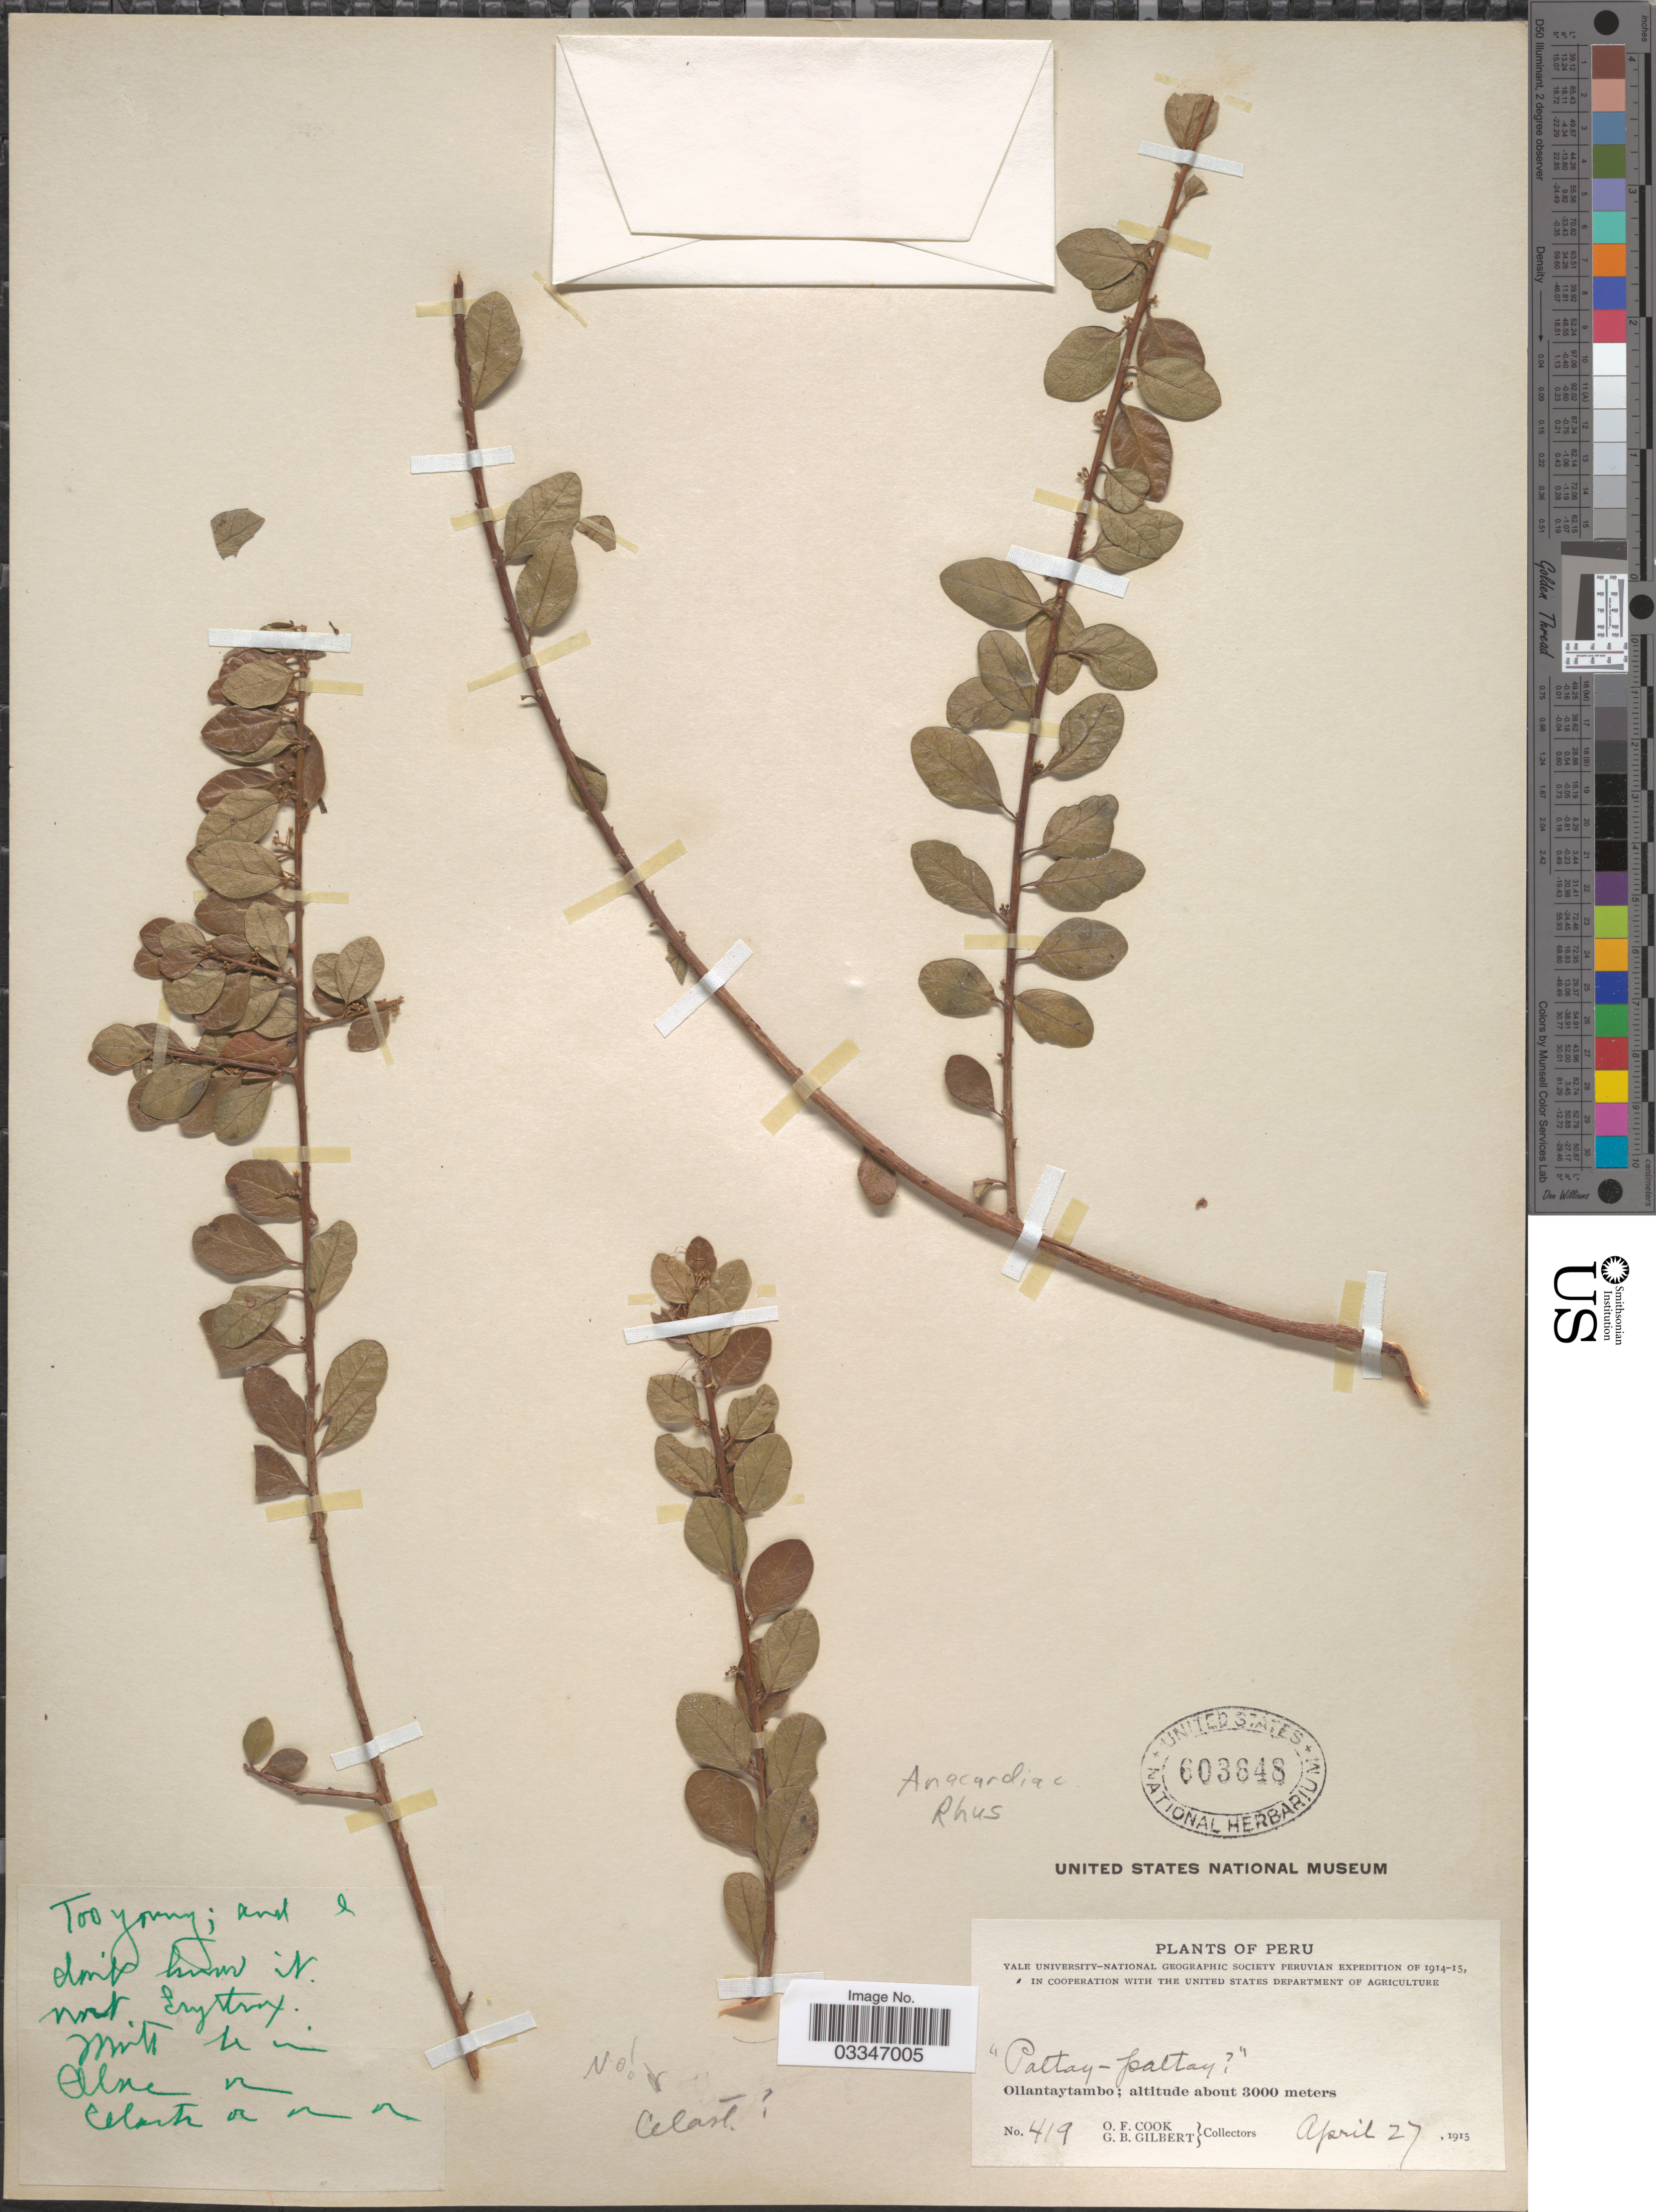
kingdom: Plantae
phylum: Tracheophyta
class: Magnoliopsida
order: Sapindales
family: Anacardiaceae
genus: Schinus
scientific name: Schinus microphylla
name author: I.M. Johnst.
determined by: Mitchell, John D.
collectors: O. F. Cook & G. B. Gilbert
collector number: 419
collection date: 1915-04-27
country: Peru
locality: Ollantaytambo.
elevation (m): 3000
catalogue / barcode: US 603648